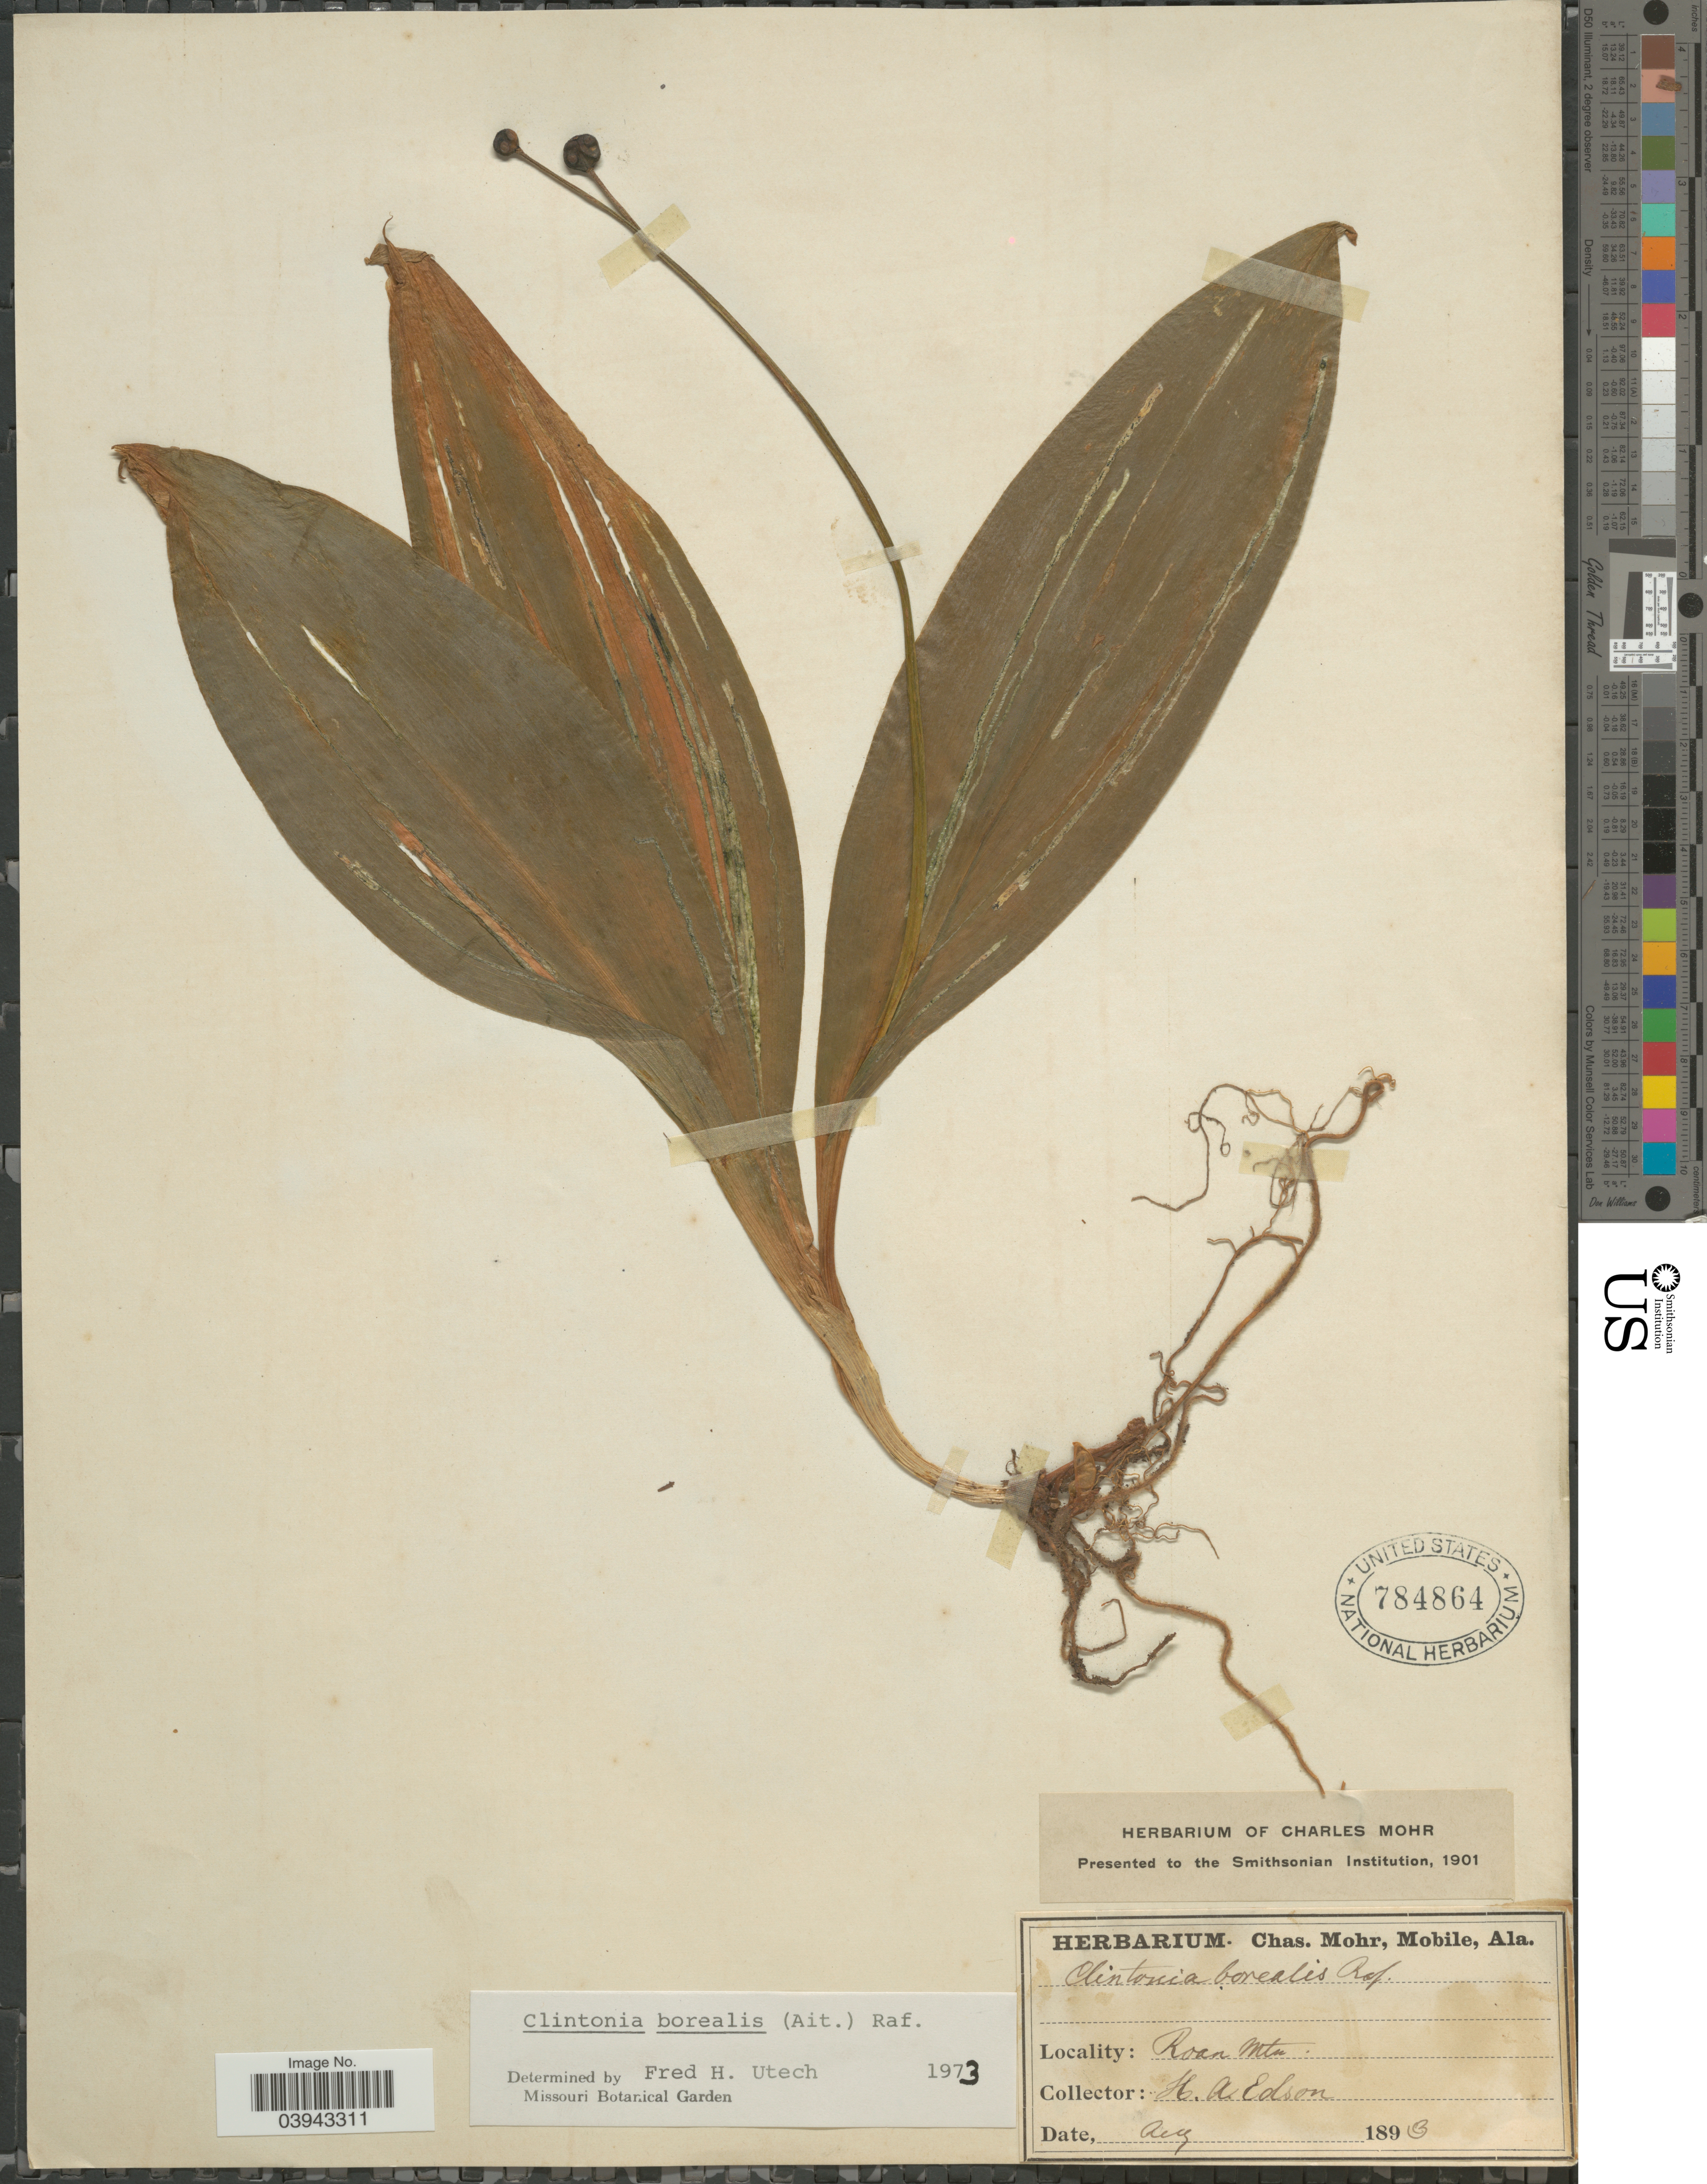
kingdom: Plantae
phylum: Tracheophyta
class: Liliopsida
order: Liliales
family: Liliaceae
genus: Clintonia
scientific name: Clintonia borealis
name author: (Aiton) Raf.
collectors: H. Edson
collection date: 1893-08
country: United States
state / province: Alabama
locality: Roan Mtn.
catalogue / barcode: US 784864